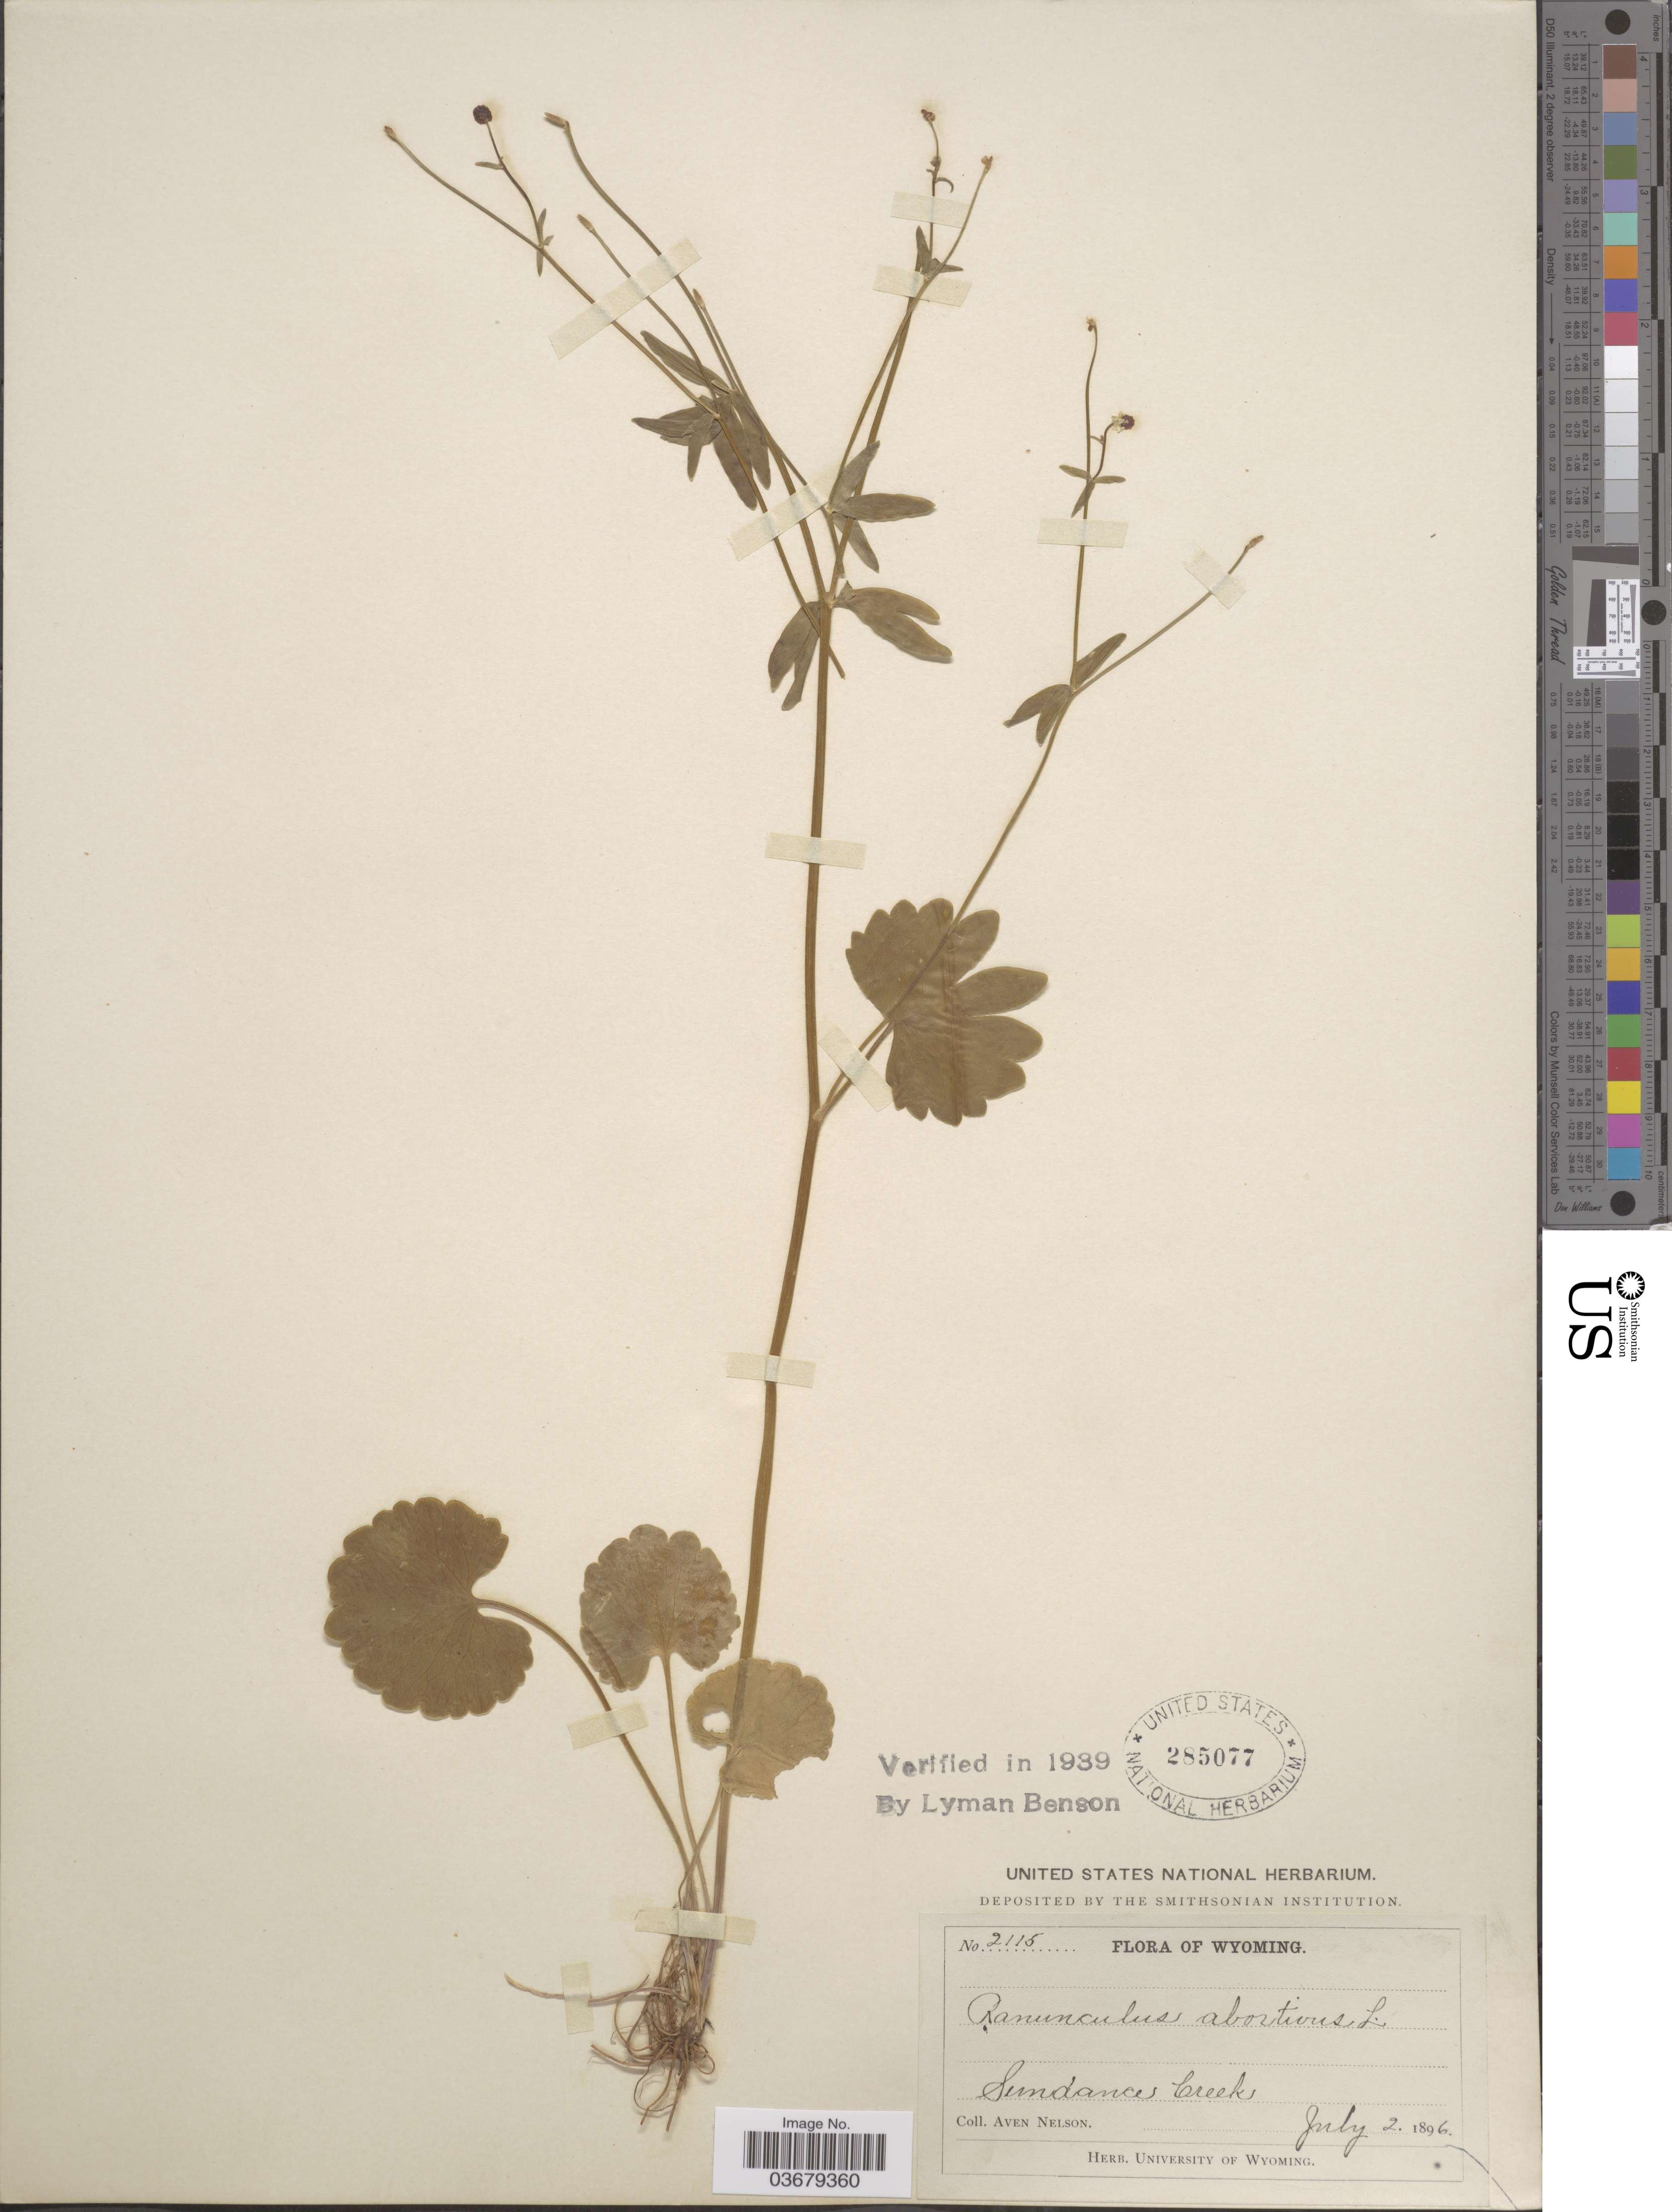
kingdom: Plantae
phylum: Tracheophyta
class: Magnoliopsida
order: Ranunculales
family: Ranunculaceae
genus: Ranunculus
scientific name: Ranunculus abortivus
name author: L.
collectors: A. Nelson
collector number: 2115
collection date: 1896-07-02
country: United States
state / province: Wyoming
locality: Sundance Creek.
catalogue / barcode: US 285077